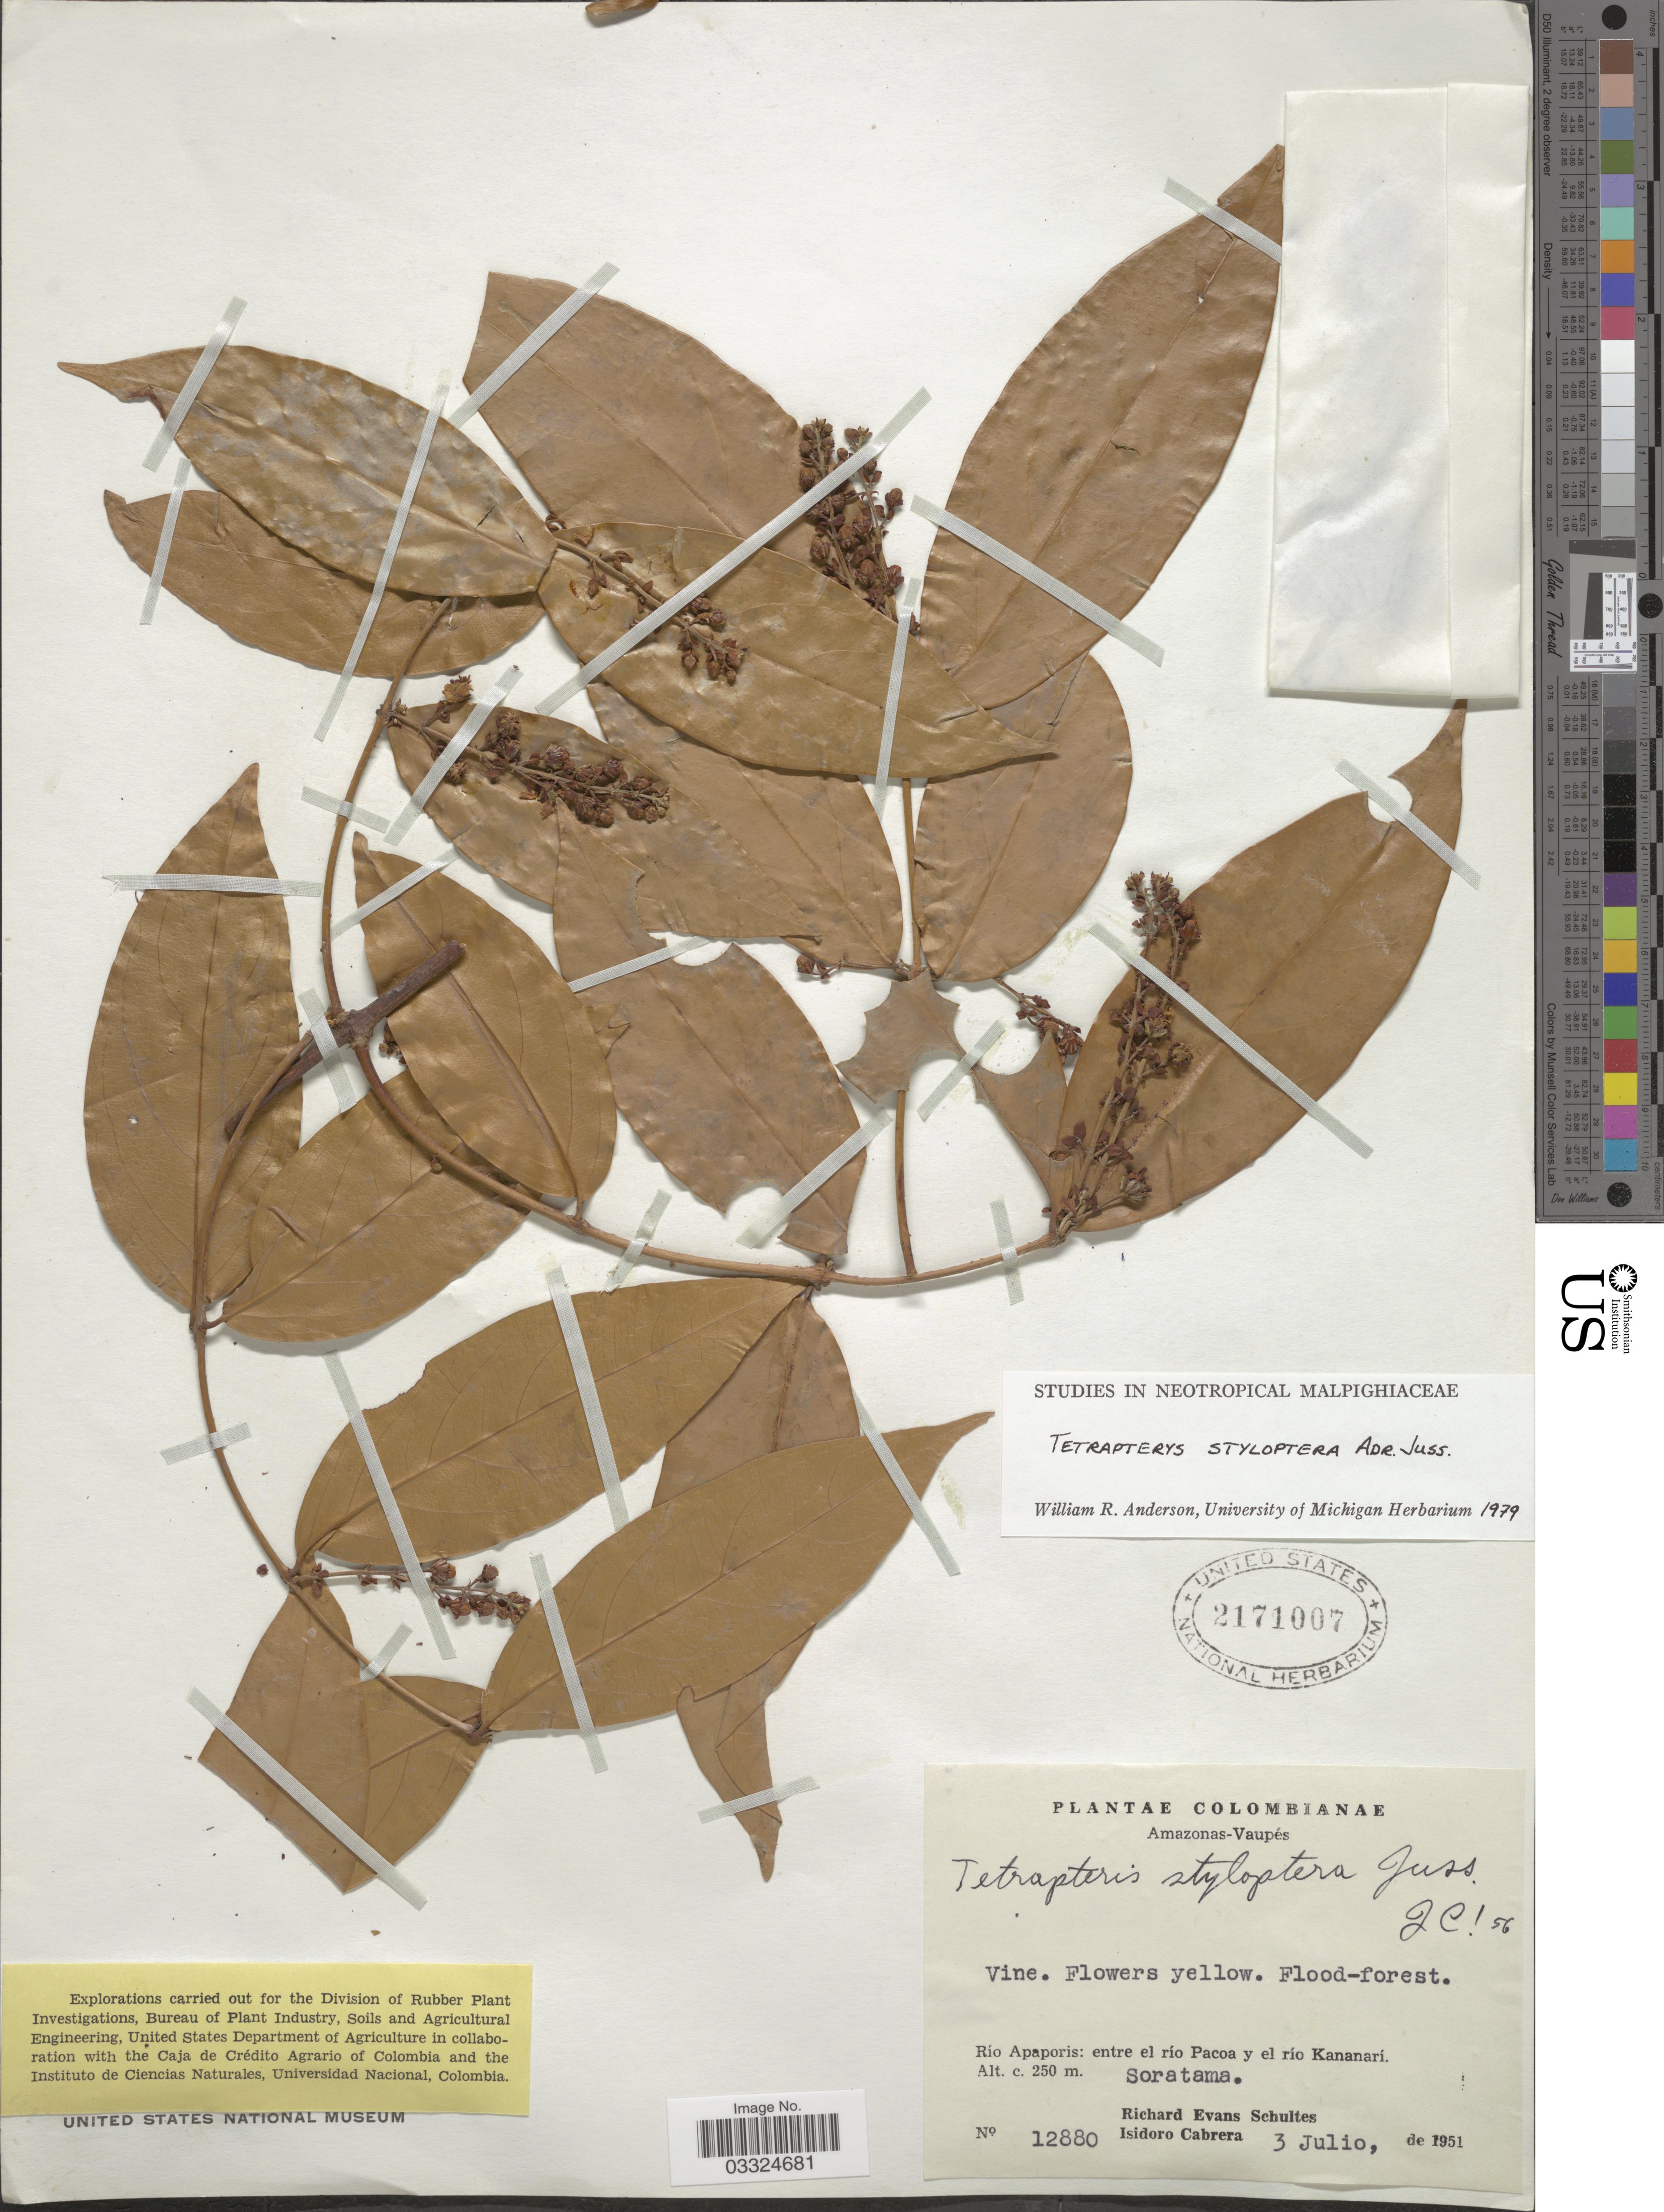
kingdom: Plantae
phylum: Tracheophyta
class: Magnoliopsida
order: Malpighiales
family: Malpighiaceae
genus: Glicophyllum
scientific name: Glicophyllum stylopterum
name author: (A. Juss.) R.F. Almeida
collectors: R. E. Schultes & I. Cabrera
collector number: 12880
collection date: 1951-07-03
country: Colombia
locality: Amazonas - Vaupés. Río Apaporis: entre el río Pacoa y el río Kananarí. Soratama.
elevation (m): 250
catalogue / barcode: US 2171007